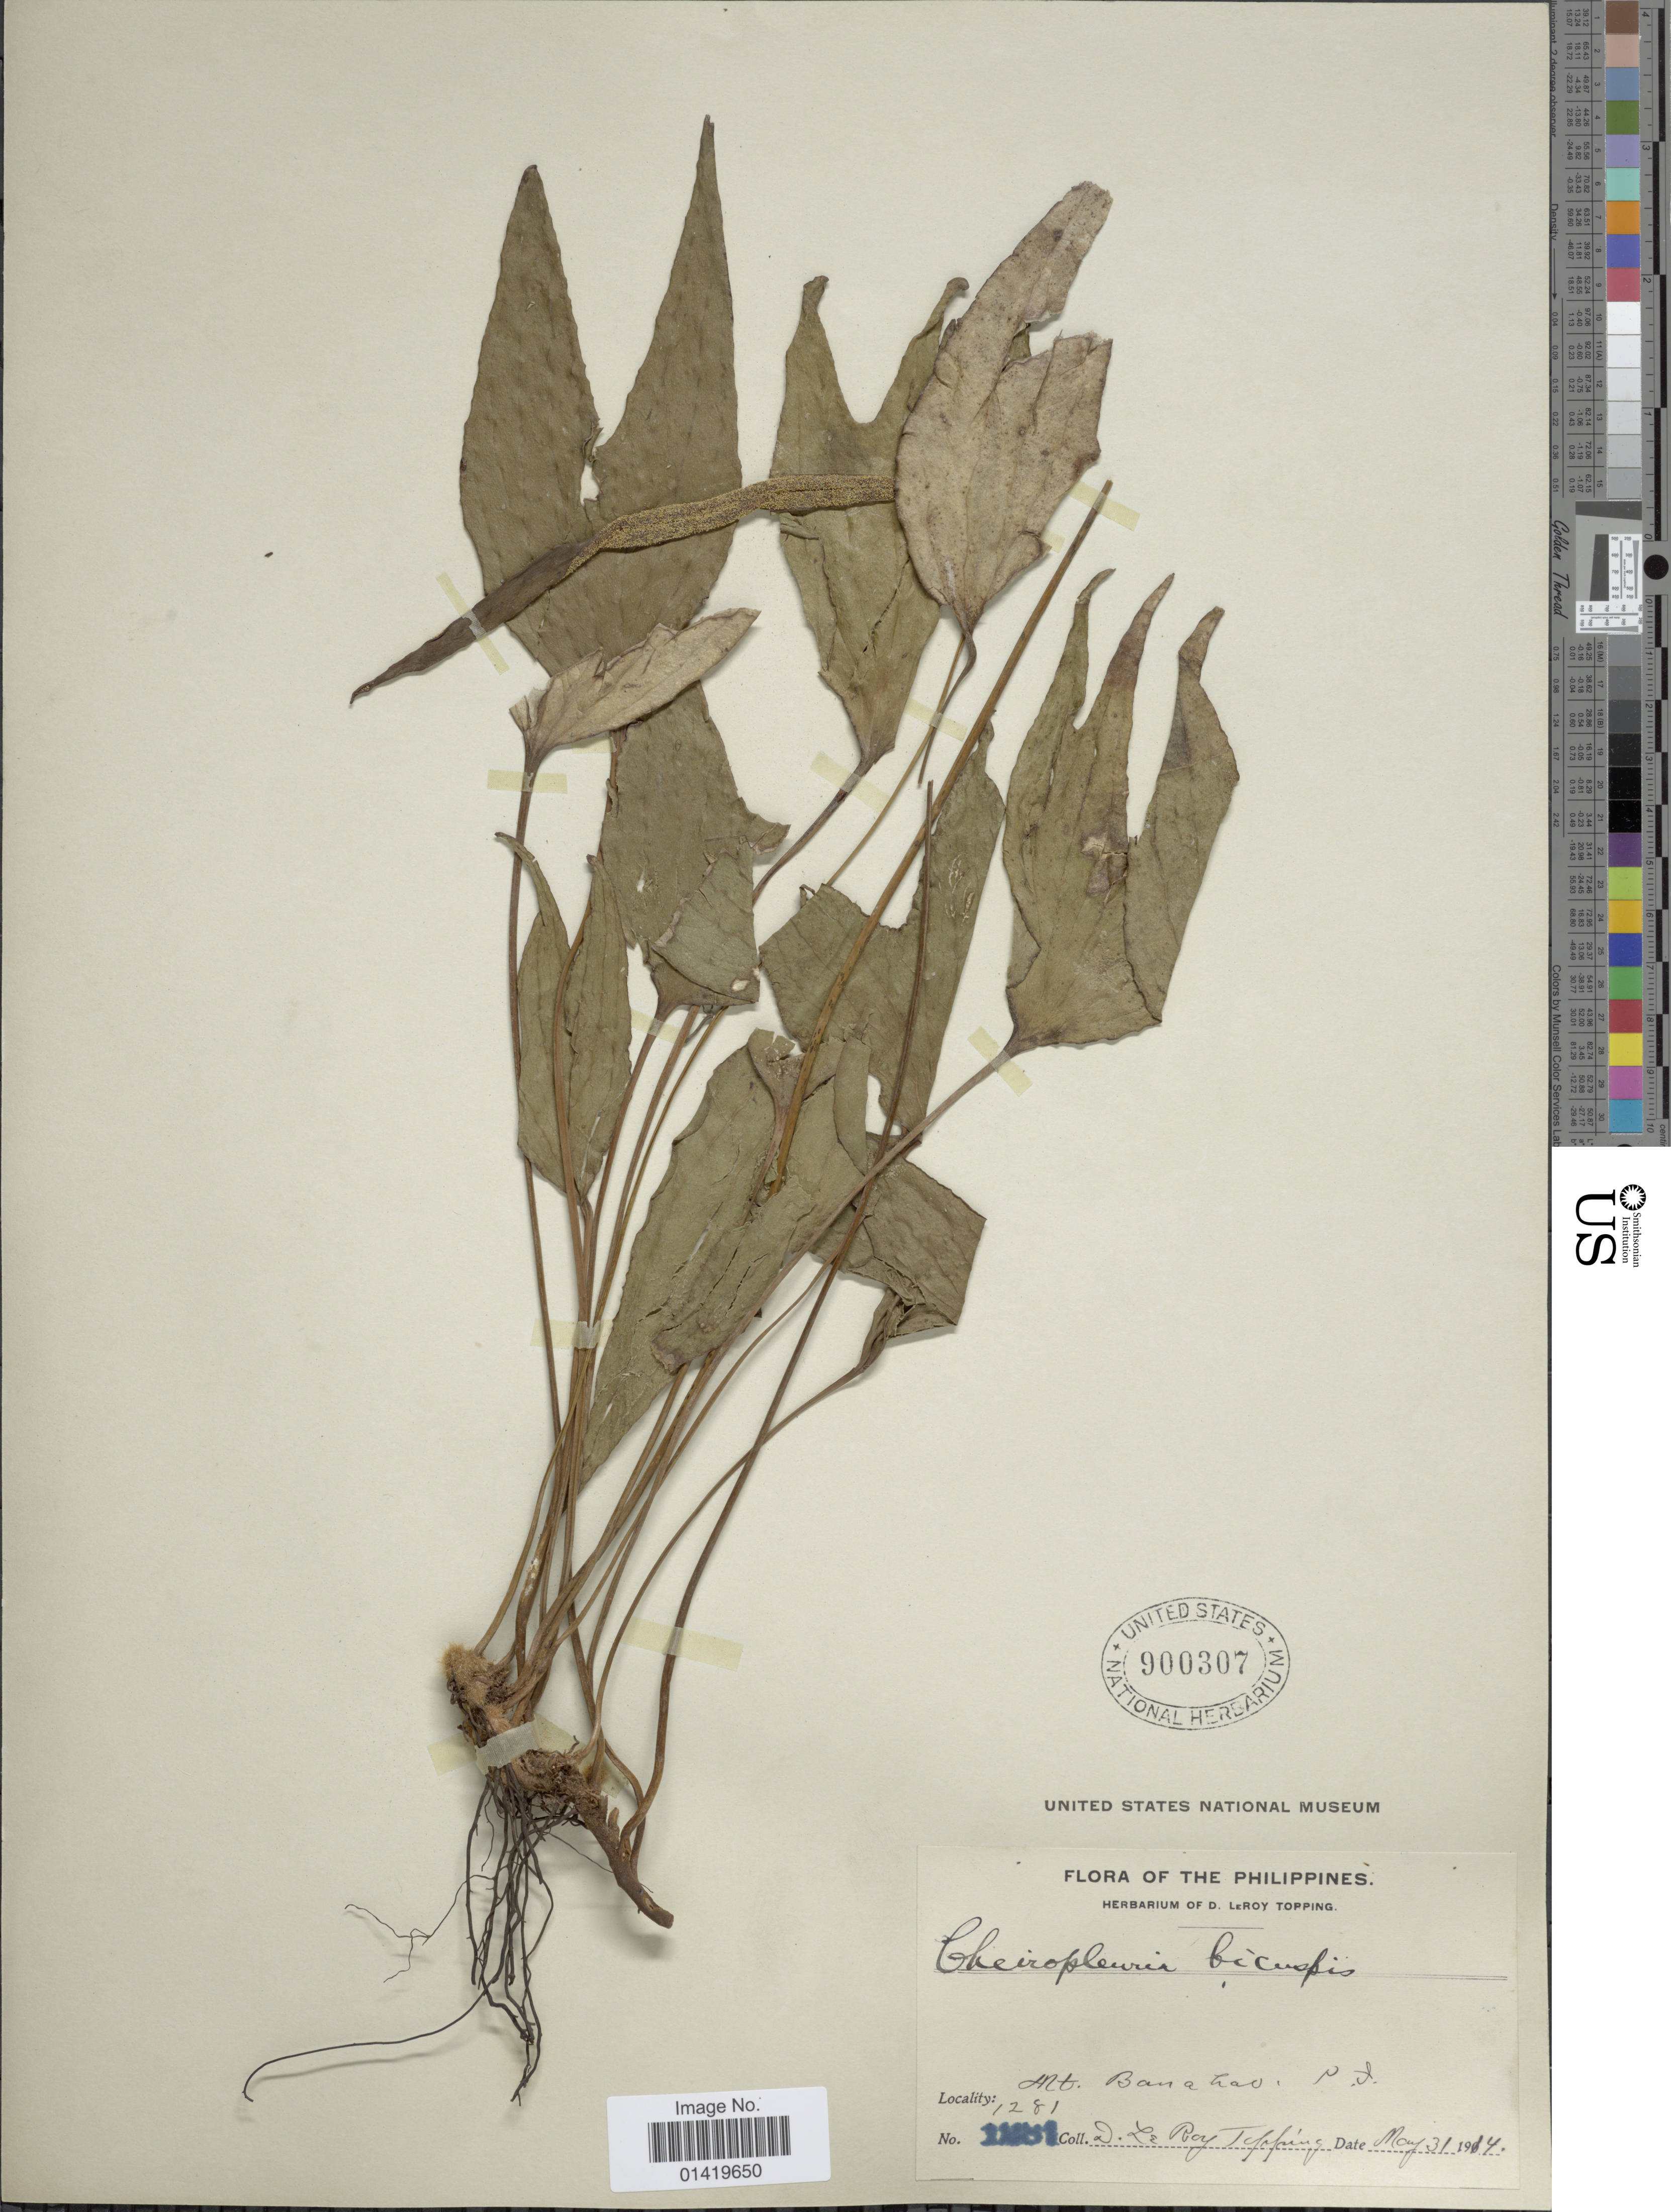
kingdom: Plantae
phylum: Tracheophyta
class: Polypodiopsida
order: Gleicheniales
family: Dipteridaceae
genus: Cheiropleuria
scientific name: Cheiropleuria bicuspis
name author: (Blume) C. Presl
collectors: D. L. Topping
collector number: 1281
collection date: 1914-05-31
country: Philippines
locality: Mt. Banahaw P.I.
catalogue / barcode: US 900307